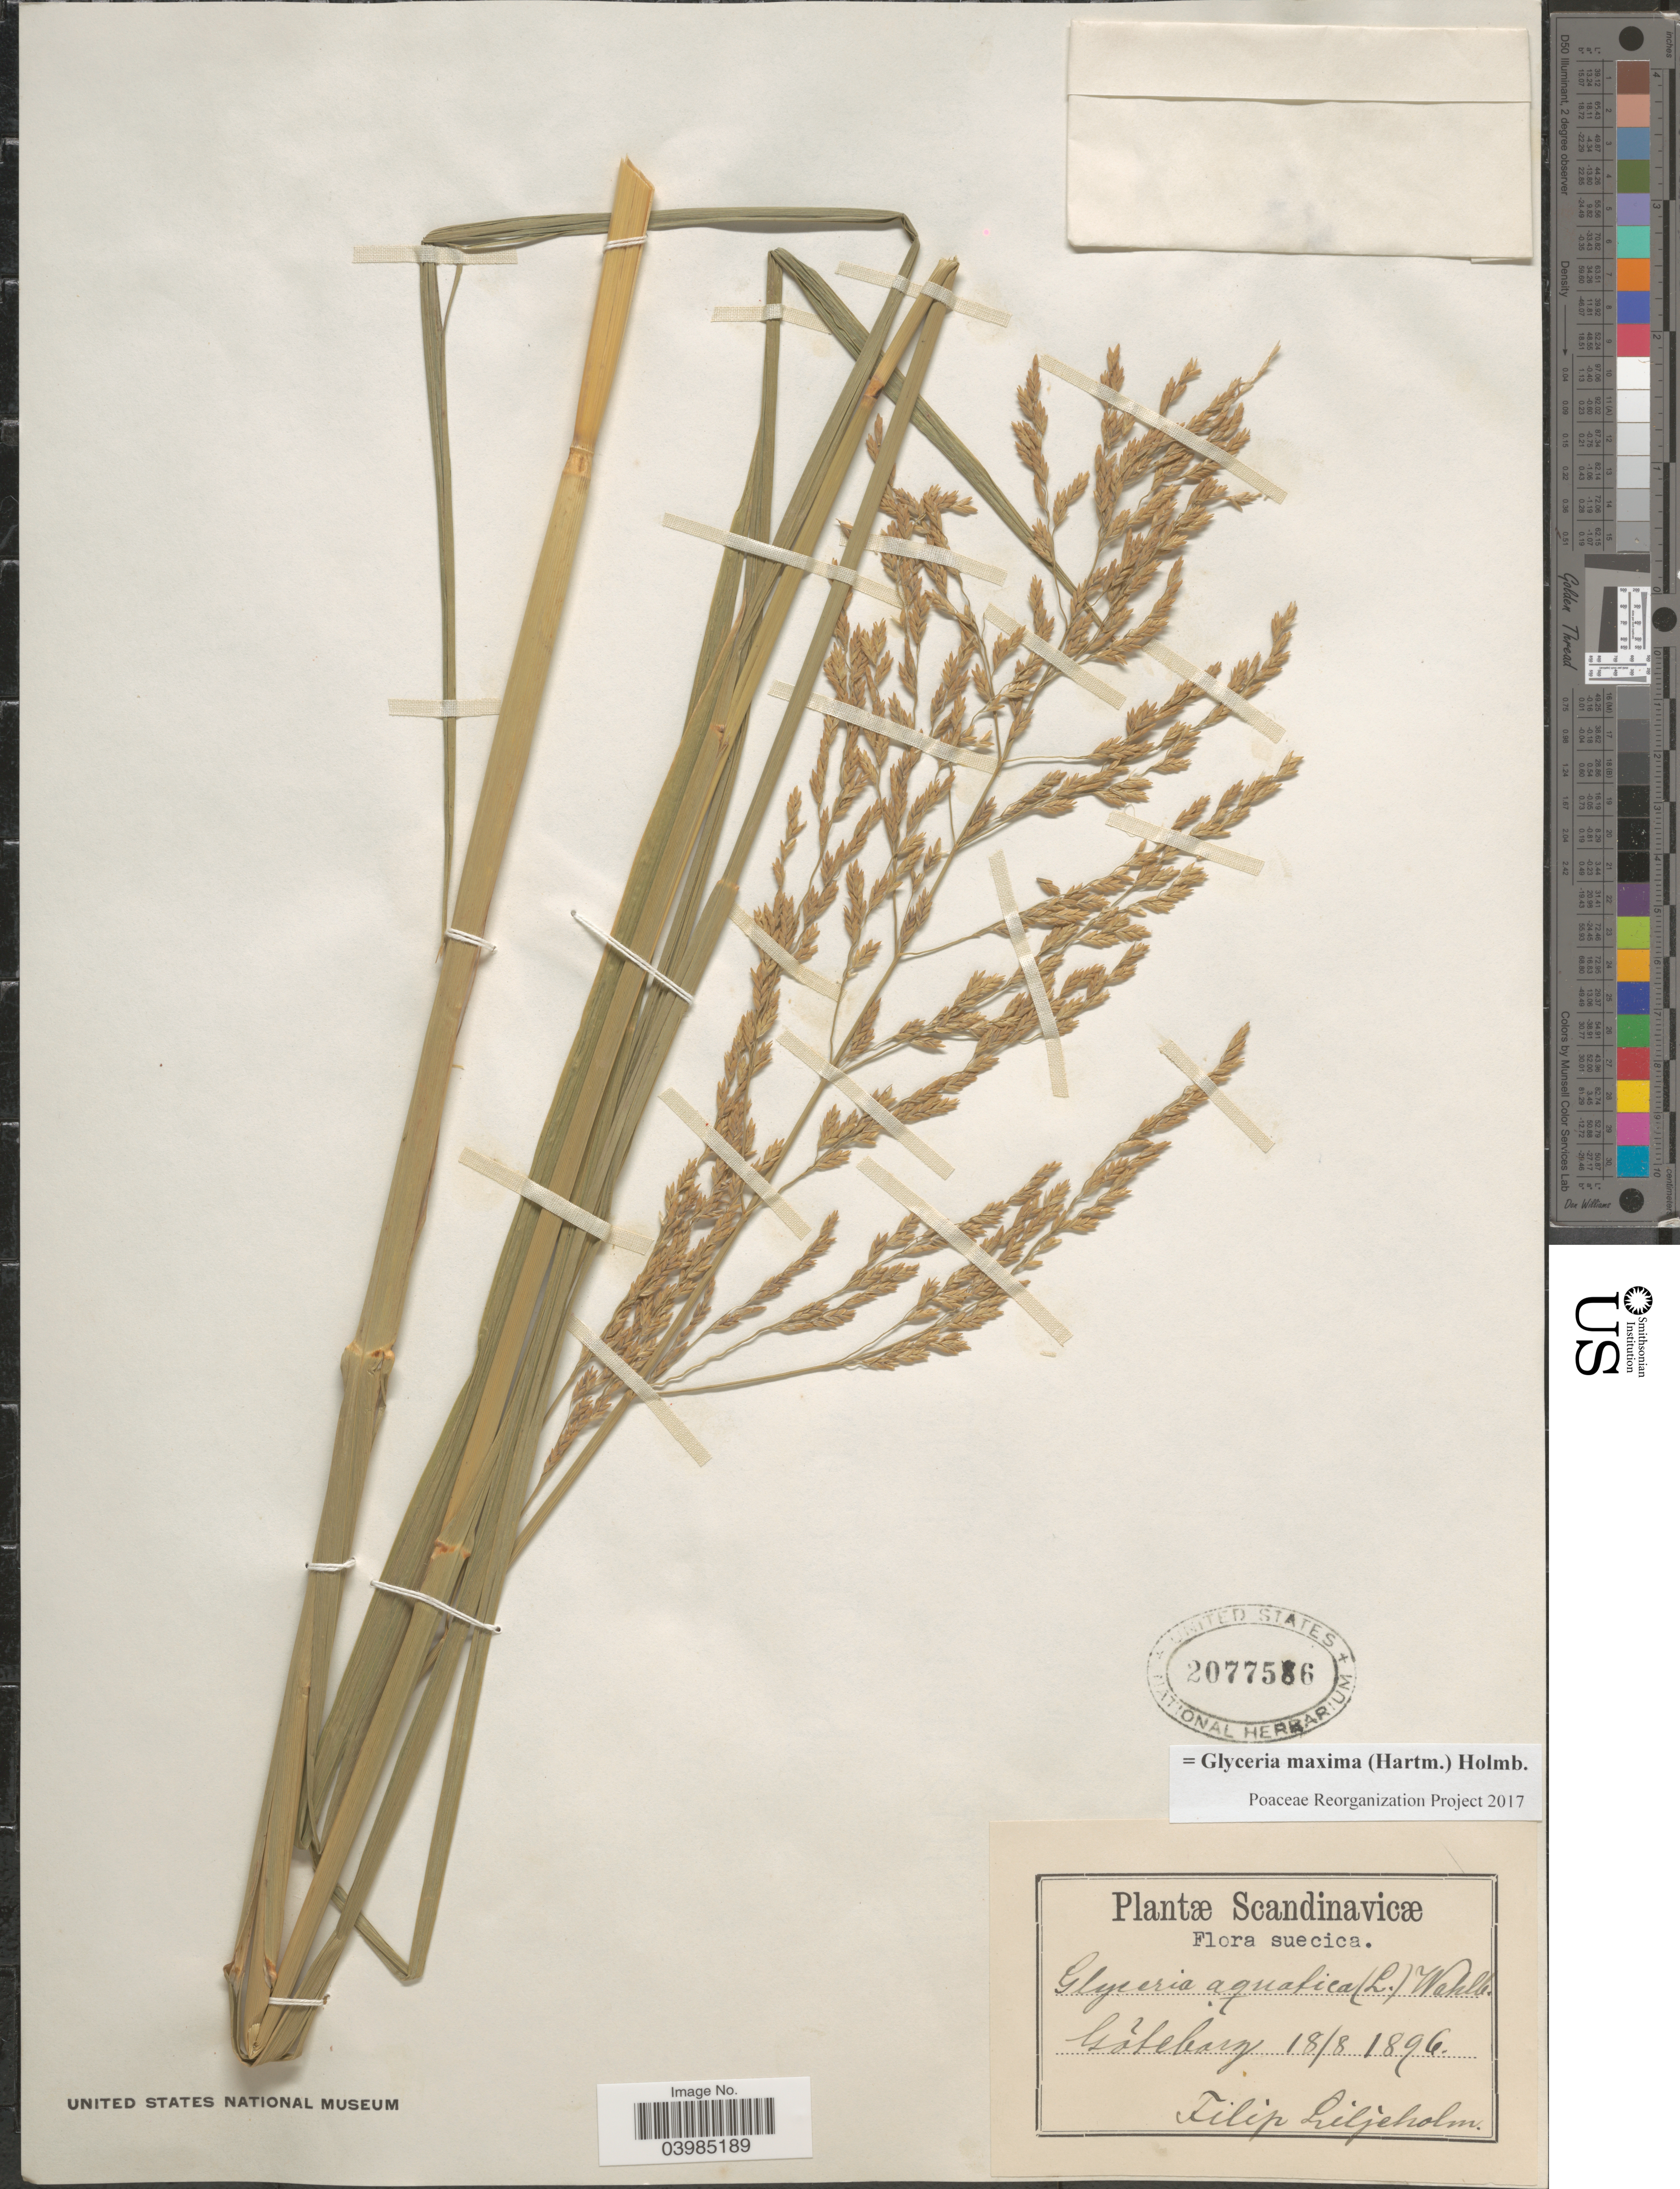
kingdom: Plantae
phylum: Tracheophyta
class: Liliopsida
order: Poales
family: Poaceae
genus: Glyceria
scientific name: Glyceria maxima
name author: (Hartm.) Holmb.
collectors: F. Liljeholm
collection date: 1896-08-18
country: Sweden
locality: Scandinavicæ. Suecica. Göteborg.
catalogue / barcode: US 2077586